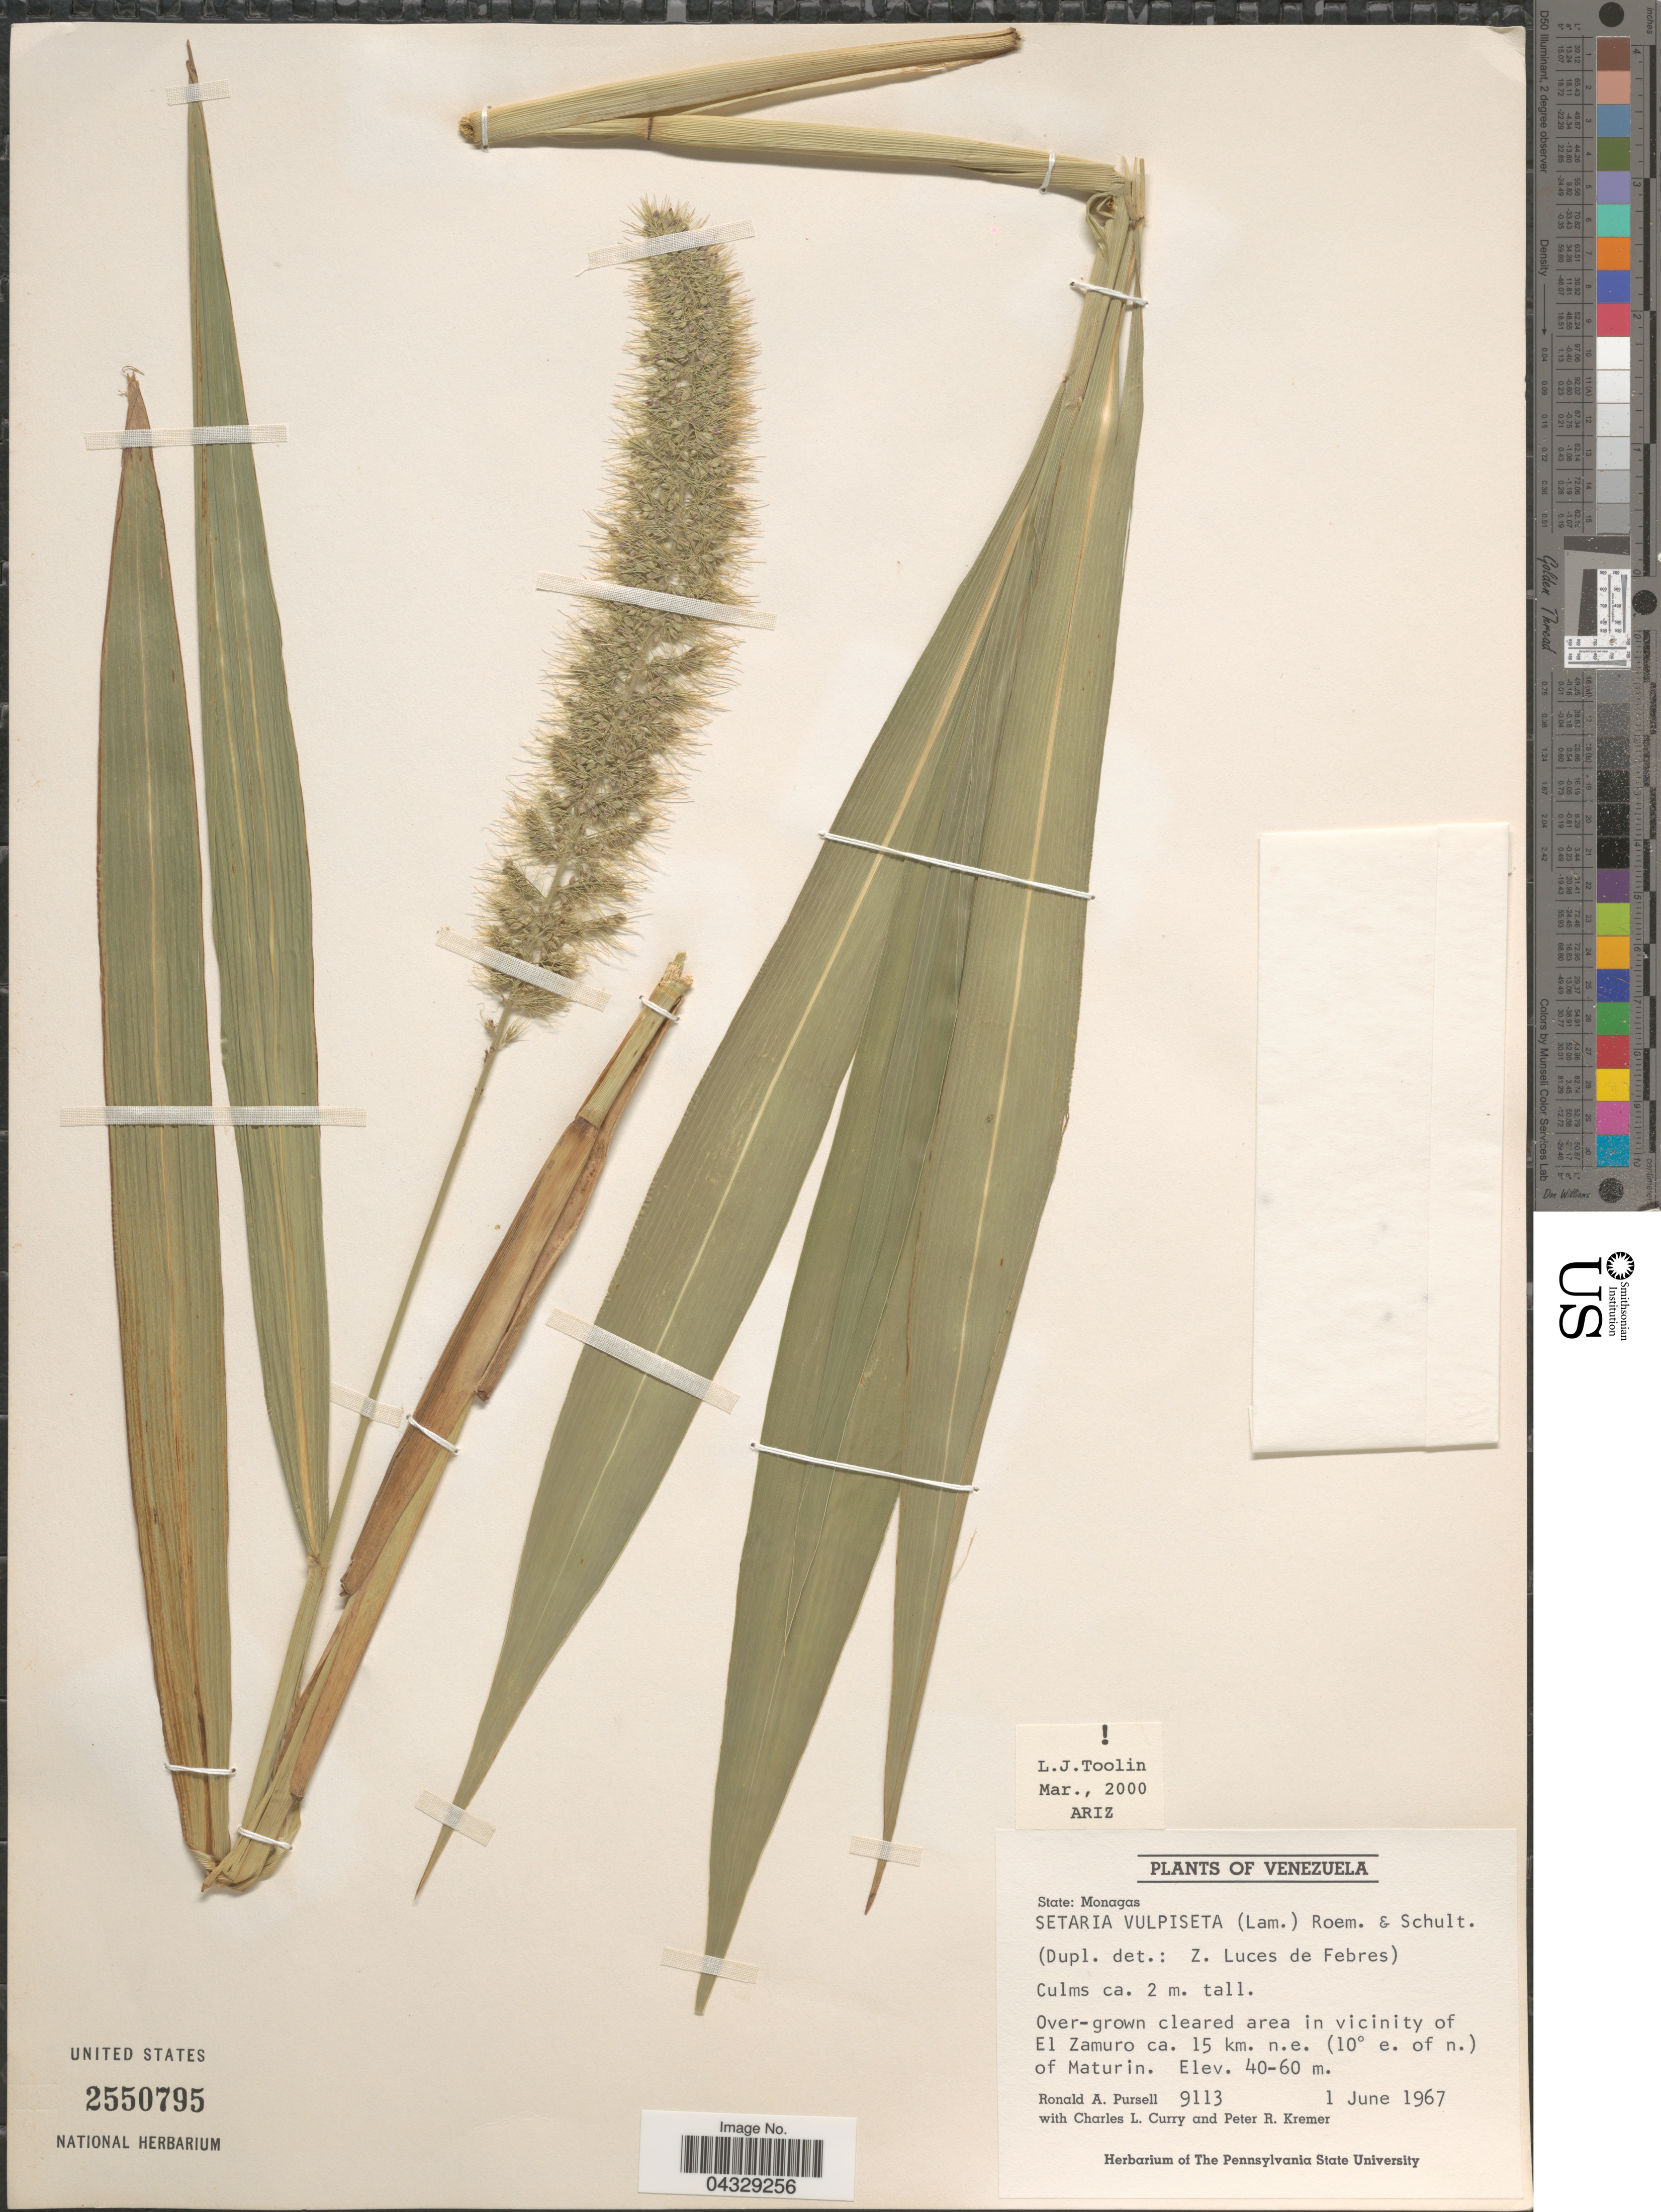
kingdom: Plantae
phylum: Tracheophyta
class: Liliopsida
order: Poales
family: Poaceae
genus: Setaria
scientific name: Setaria vulpiseta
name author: (Lam.) Roem. & Schult.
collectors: R. A. Pursell, C. L. Curry & P. Kremer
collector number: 9113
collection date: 1967-06-01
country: Venezuela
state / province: Monagas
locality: State: Monagas. Over-grown cleared area in vicinity of El Zamuro ca. 15 km. n. e. (10° e. of n.) of Maturin.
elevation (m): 40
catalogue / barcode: US 2550795